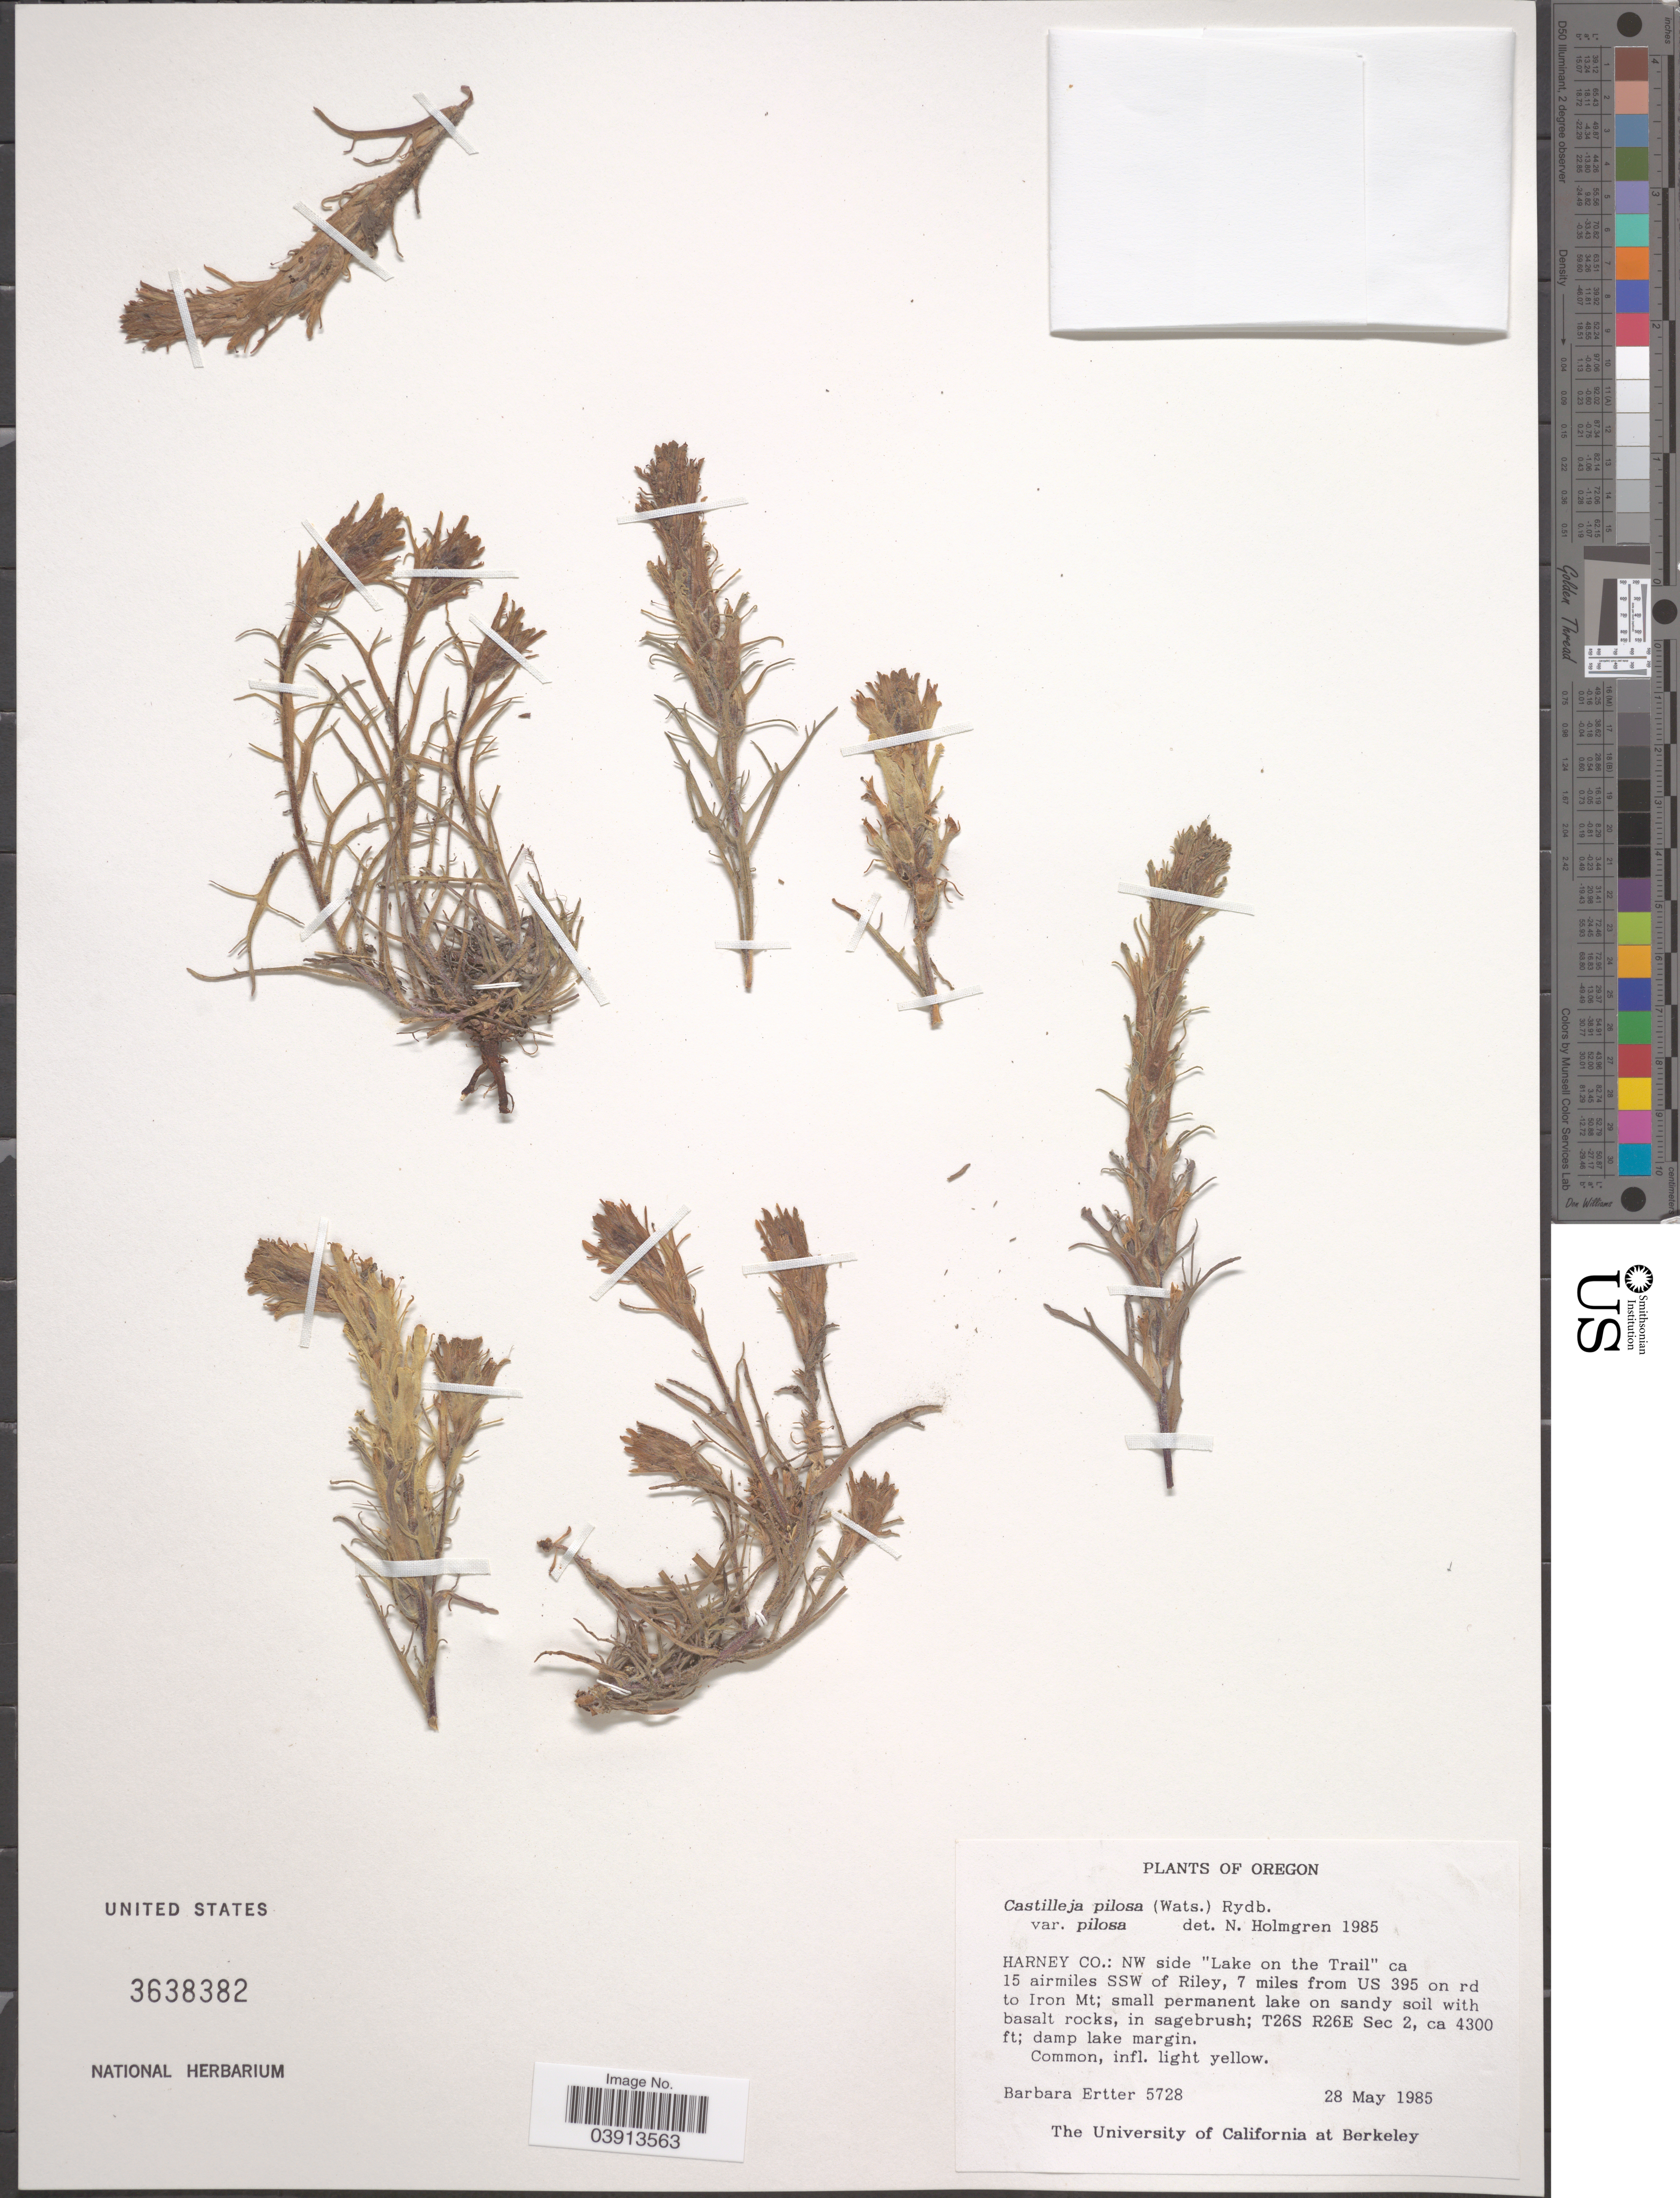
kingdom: Plantae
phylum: Tracheophyta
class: Magnoliopsida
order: Lamiales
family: Orobanchaceae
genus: Castilleja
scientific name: Castilleja pilosa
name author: (S. Watson) Rydb.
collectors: B. Ertter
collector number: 5728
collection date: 1985-05-28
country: United States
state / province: Oregon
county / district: Harney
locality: Harney Co.: NW side "Lake on the Trail" ca 15 airmiles SSW of Riley, 7 miles from US 395 on rd to Iron Mt; T26S R26E Sec 2.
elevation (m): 1311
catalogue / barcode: US 3638382